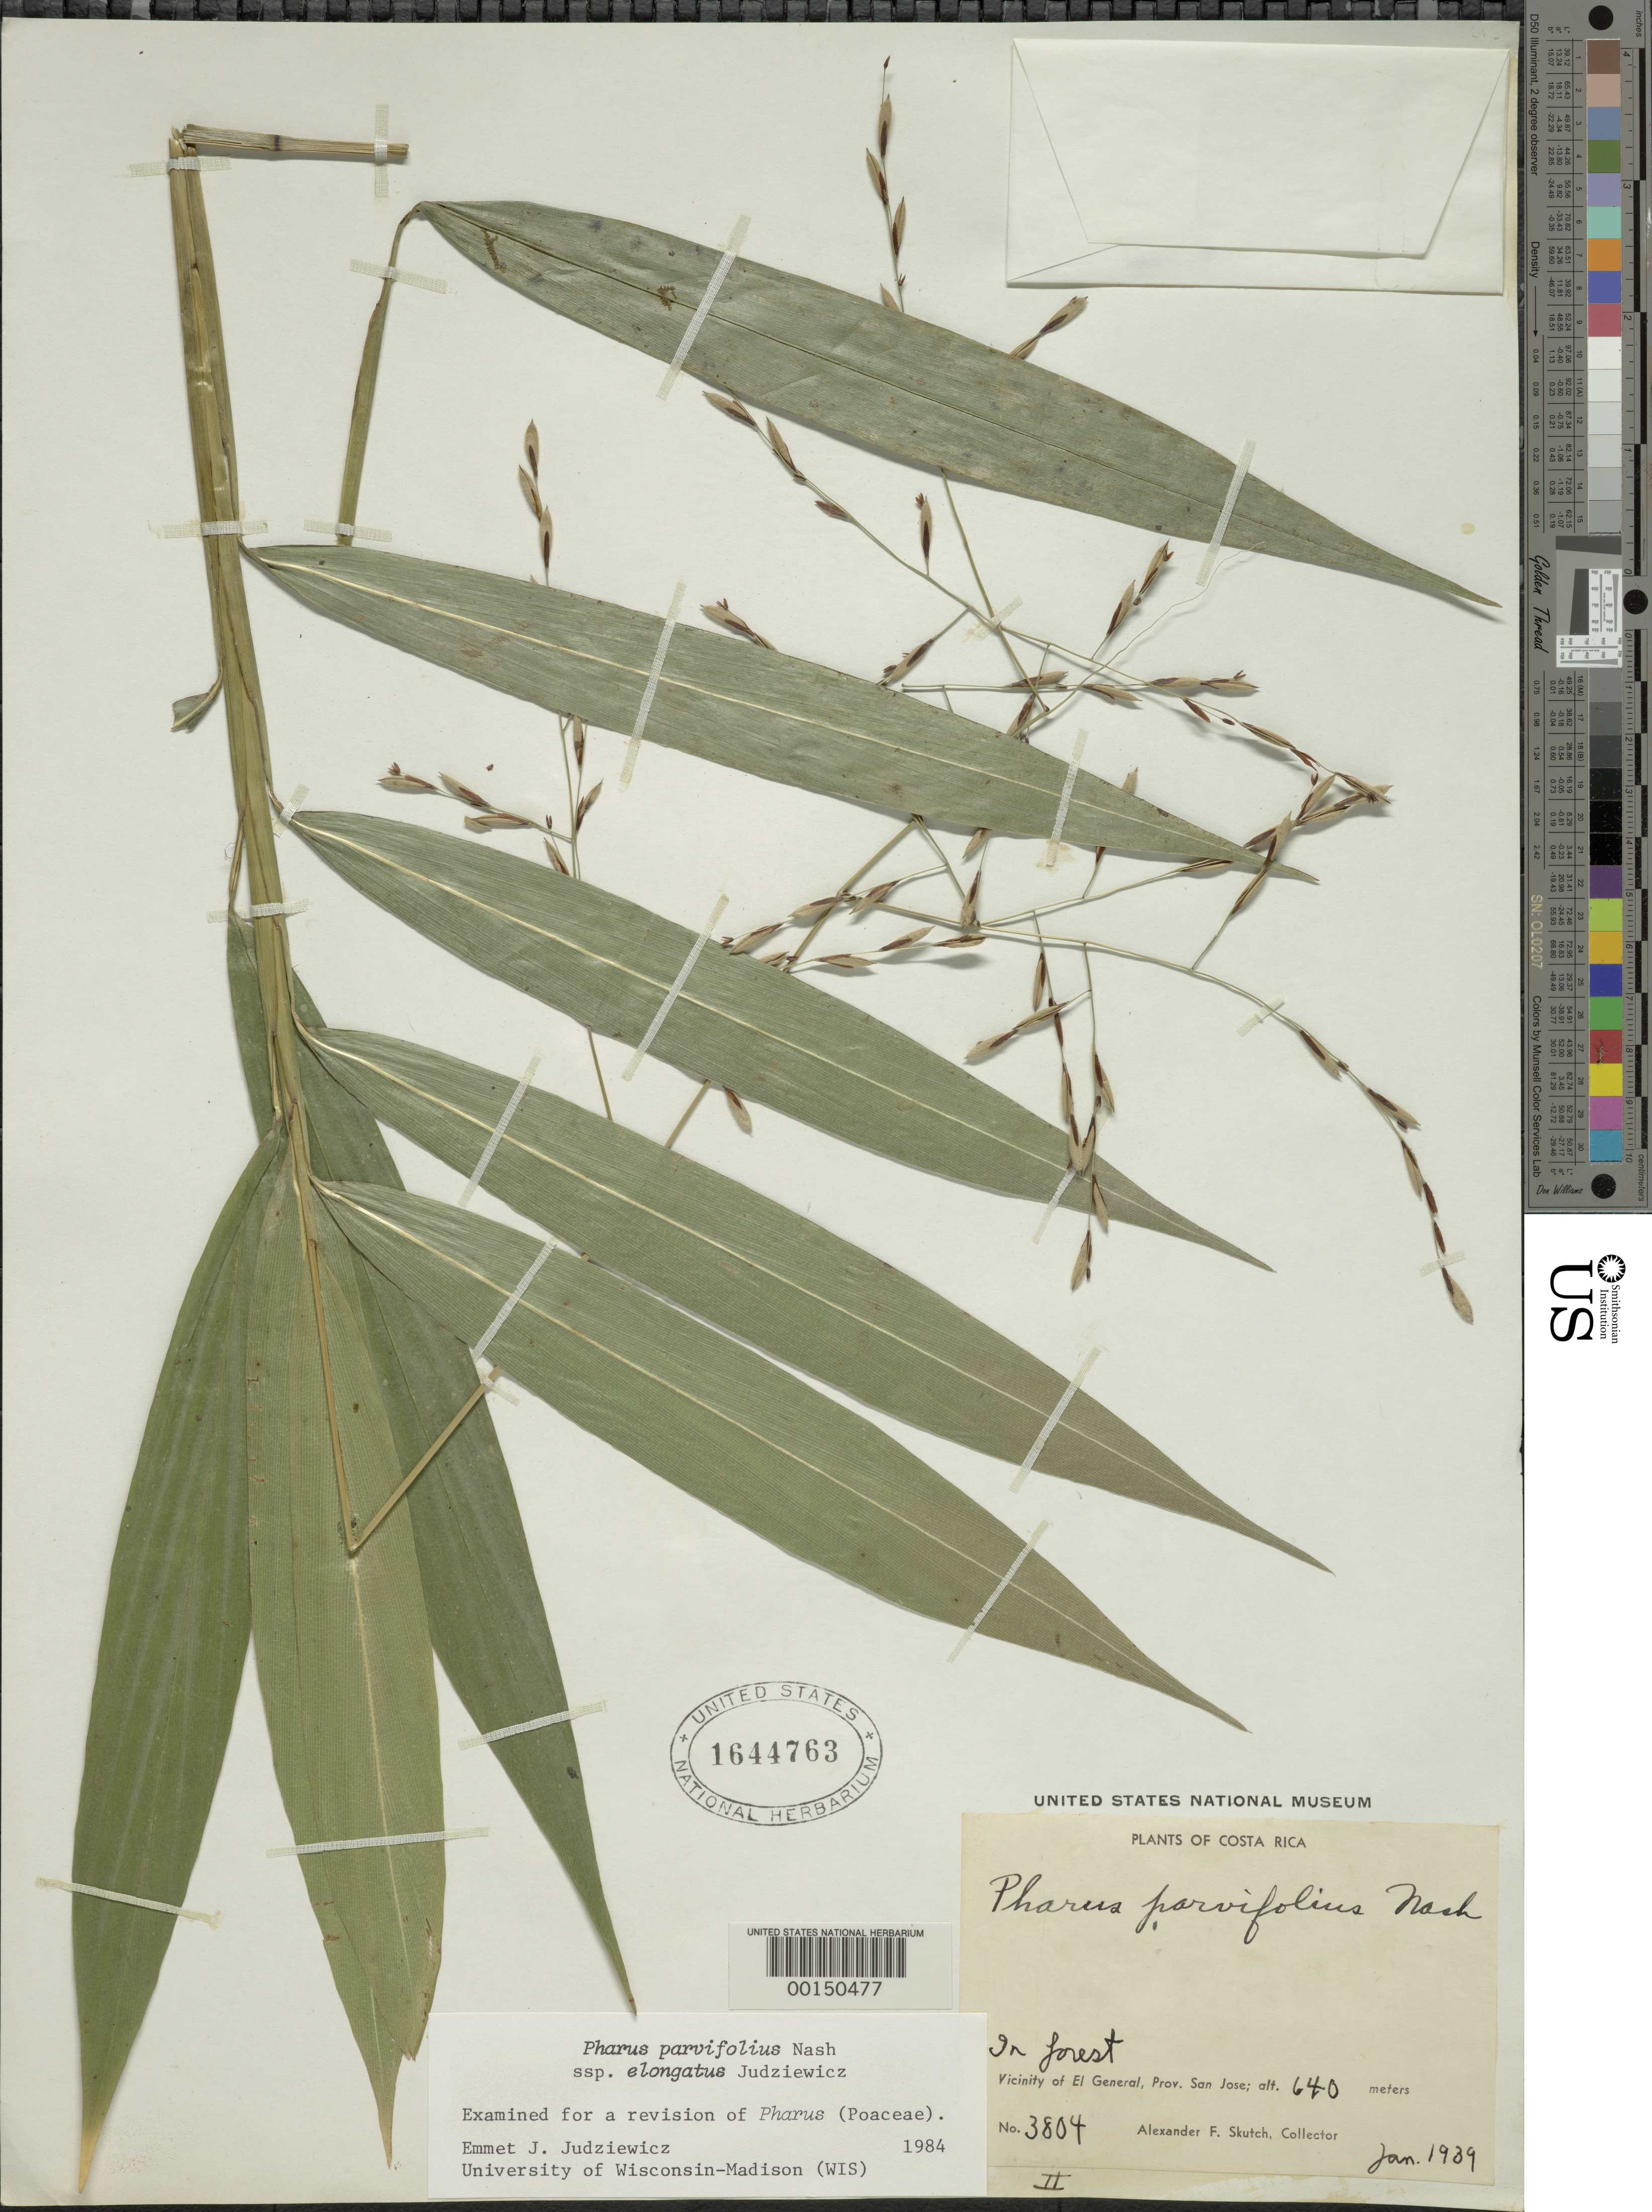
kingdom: Plantae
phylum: Tracheophyta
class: Liliopsida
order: Poales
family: Poaceae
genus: Pharus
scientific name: Pharus parvifolius subsp. elongatus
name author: Judz.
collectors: A. F. Skutch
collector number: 3804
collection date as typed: Jan 1939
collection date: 1939-01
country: Costa Rica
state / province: San José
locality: El General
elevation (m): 640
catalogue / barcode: US 1644763